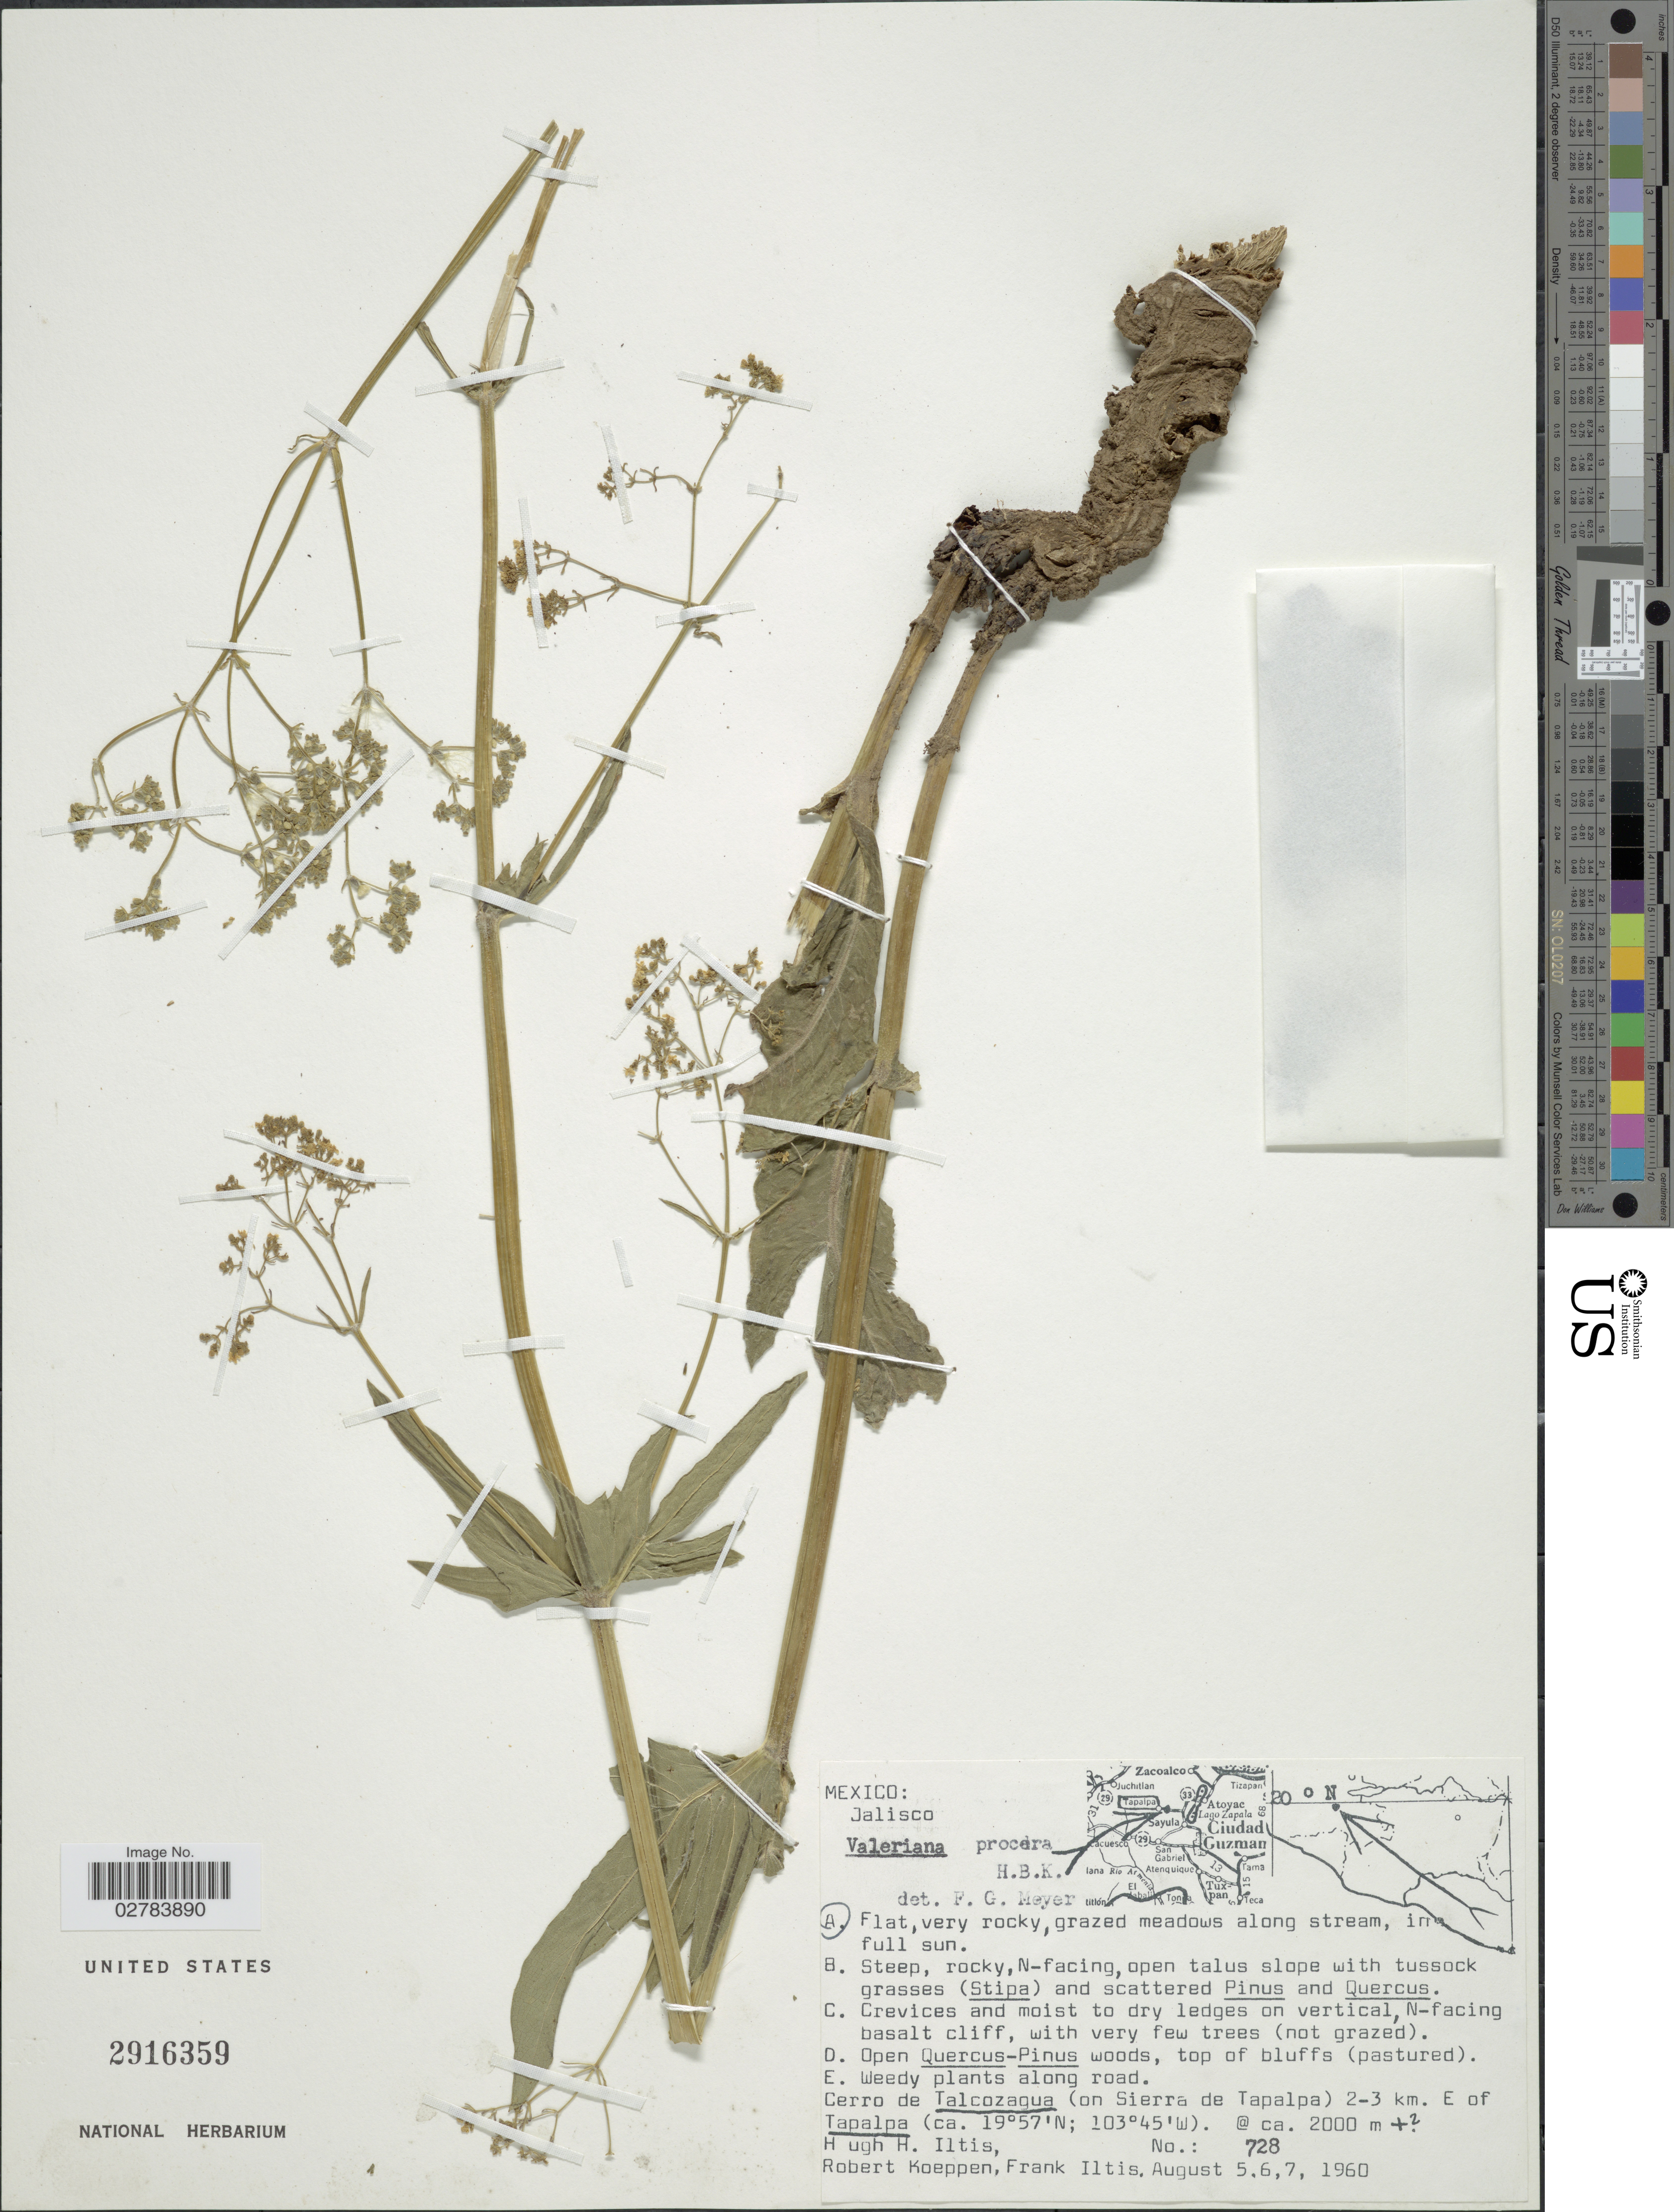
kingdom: Plantae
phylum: Tracheophyta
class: Magnoliopsida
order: Dipsacales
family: Caprifoliaceae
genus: Valeriana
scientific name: Valeriana procera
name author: Kunth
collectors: H. Iltis, R. C. Koeppen & F. S. Iltis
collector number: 728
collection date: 1960-08-05/1960-08-07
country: Mexico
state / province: Jalisco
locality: Cerro de Talcozagua (on Sierra de Tapalpa) 2-3 km. E. of Tapalpa.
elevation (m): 2000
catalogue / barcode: US 2916359